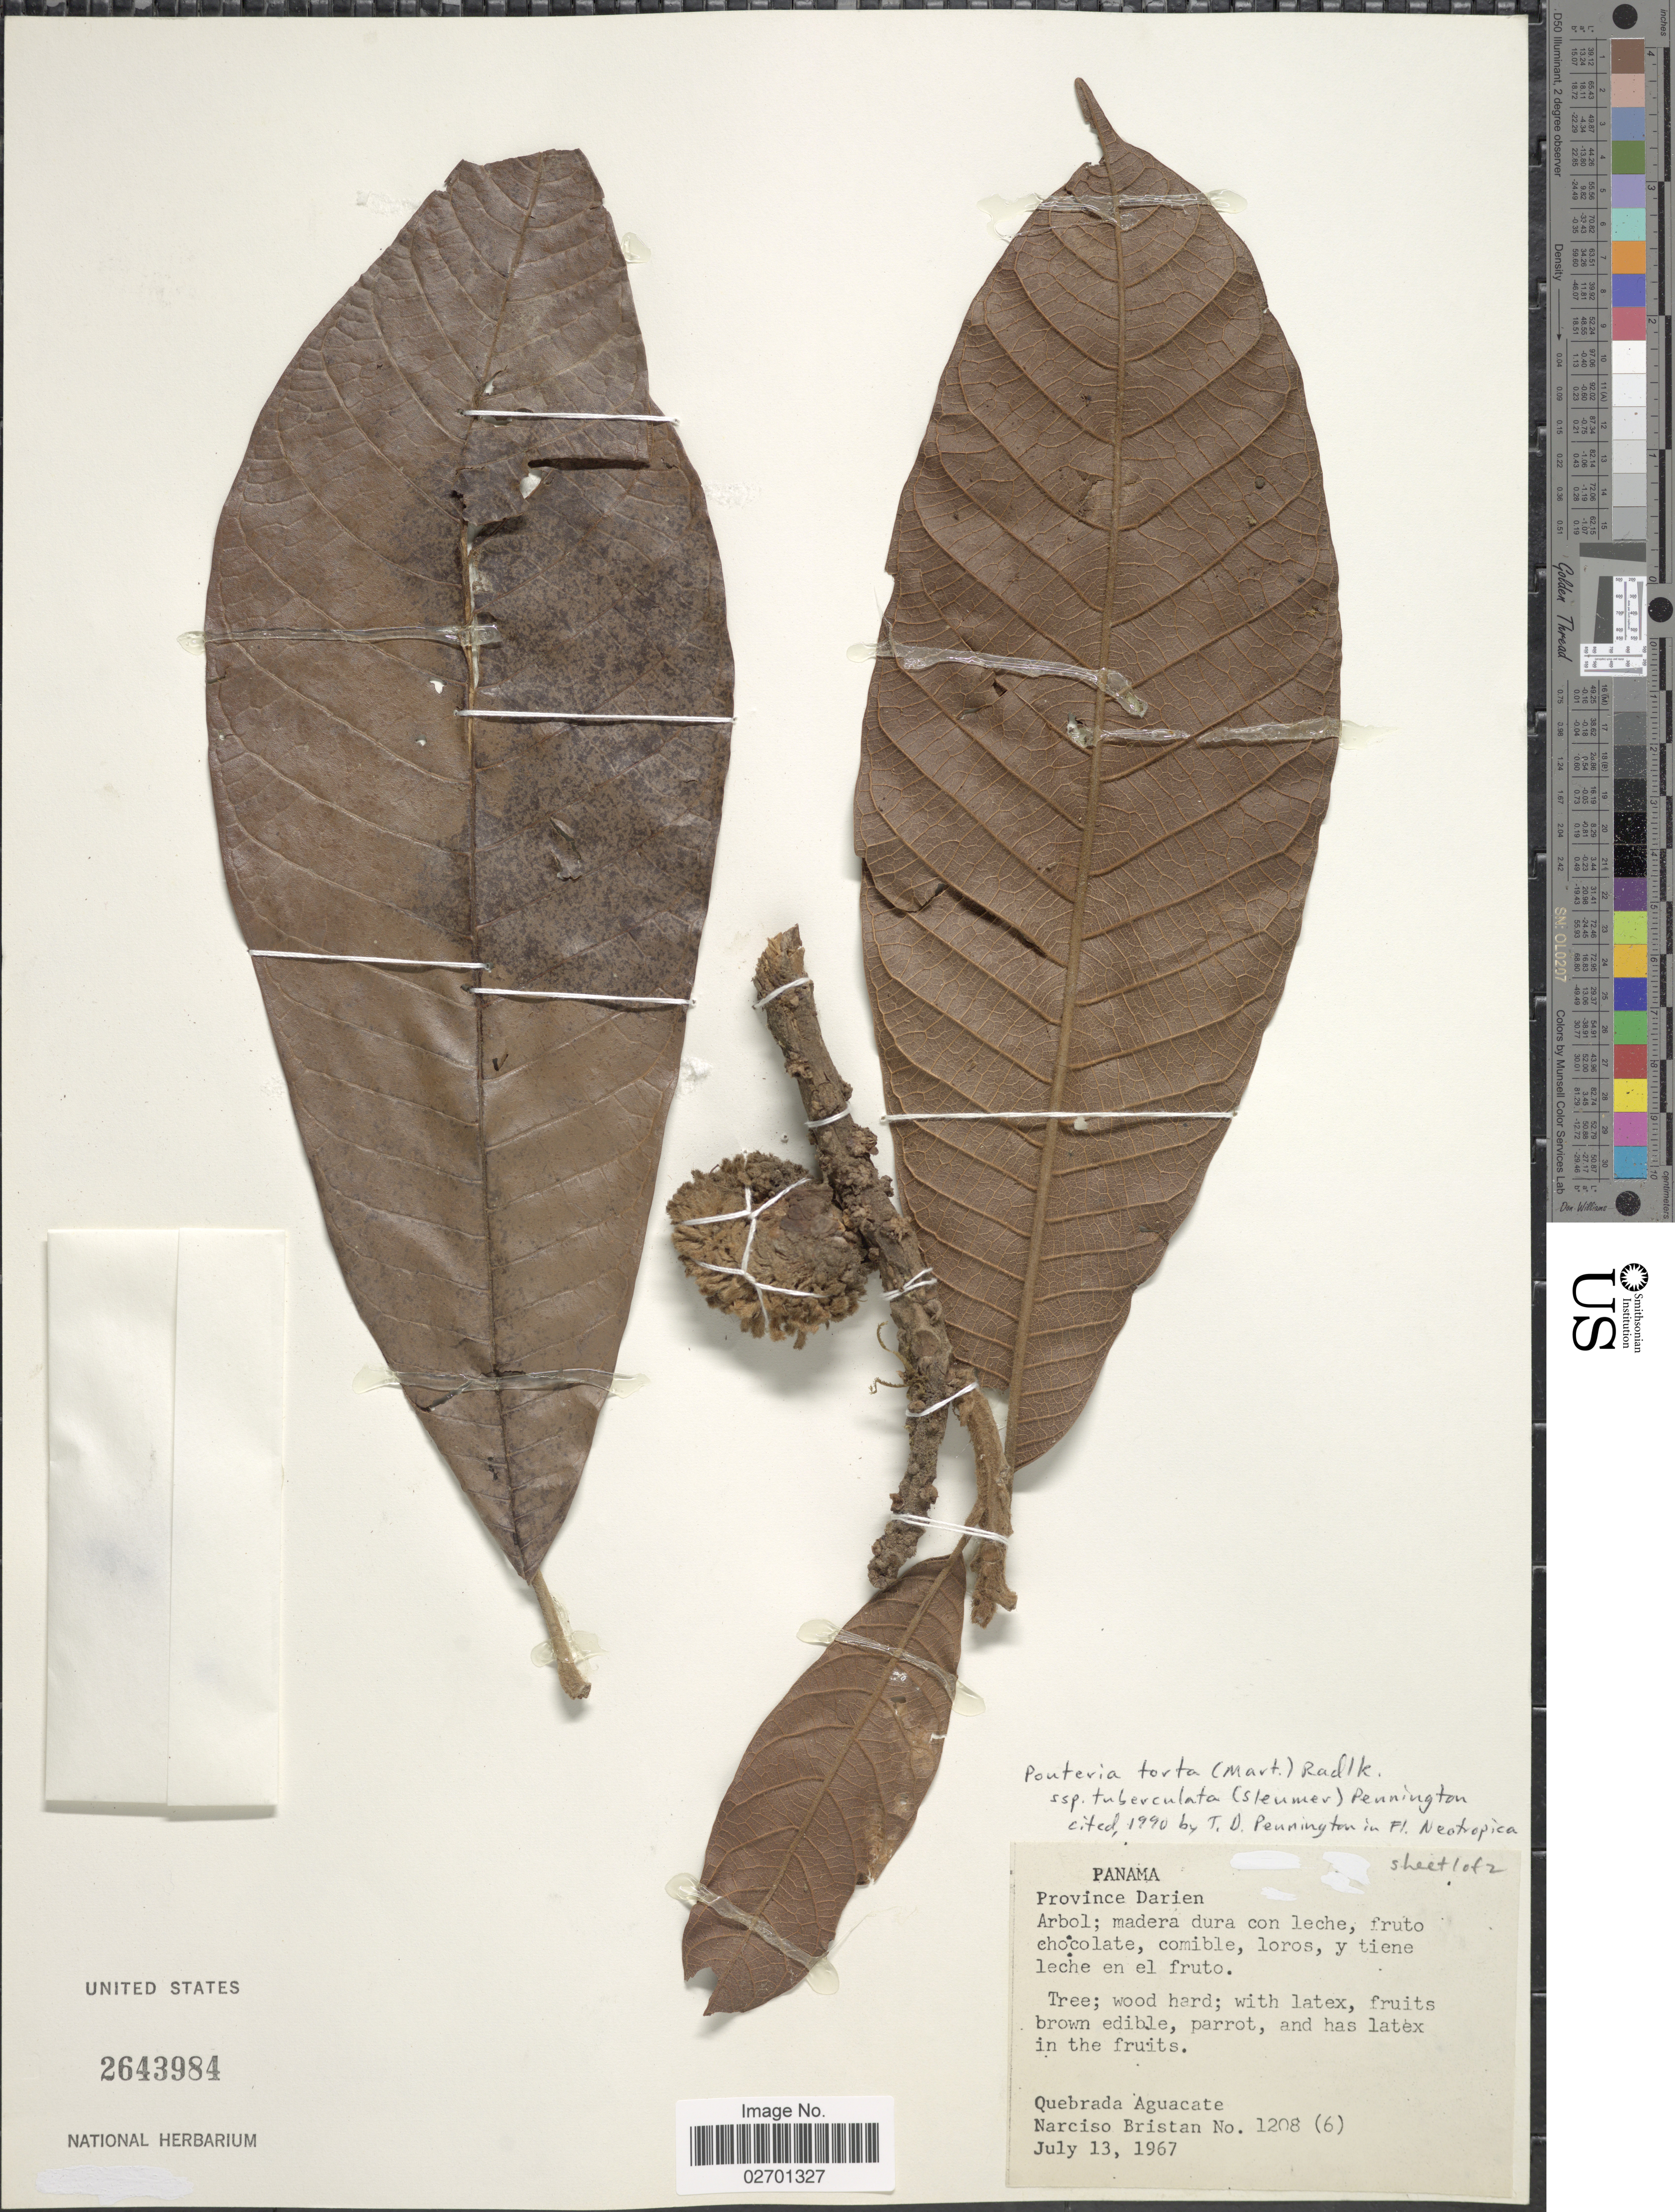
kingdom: Plantae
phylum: Tracheophyta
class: Magnoliopsida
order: Ericales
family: Sapotaceae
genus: Pouteria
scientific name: Pouteria torta subsp. tuberculata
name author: (Sleumer) T.D. Penn.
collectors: N. Bristan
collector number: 1208 (6)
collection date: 1967-07-13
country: Panama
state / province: Darién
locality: Quebrada Aguacate.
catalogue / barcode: US 2643984